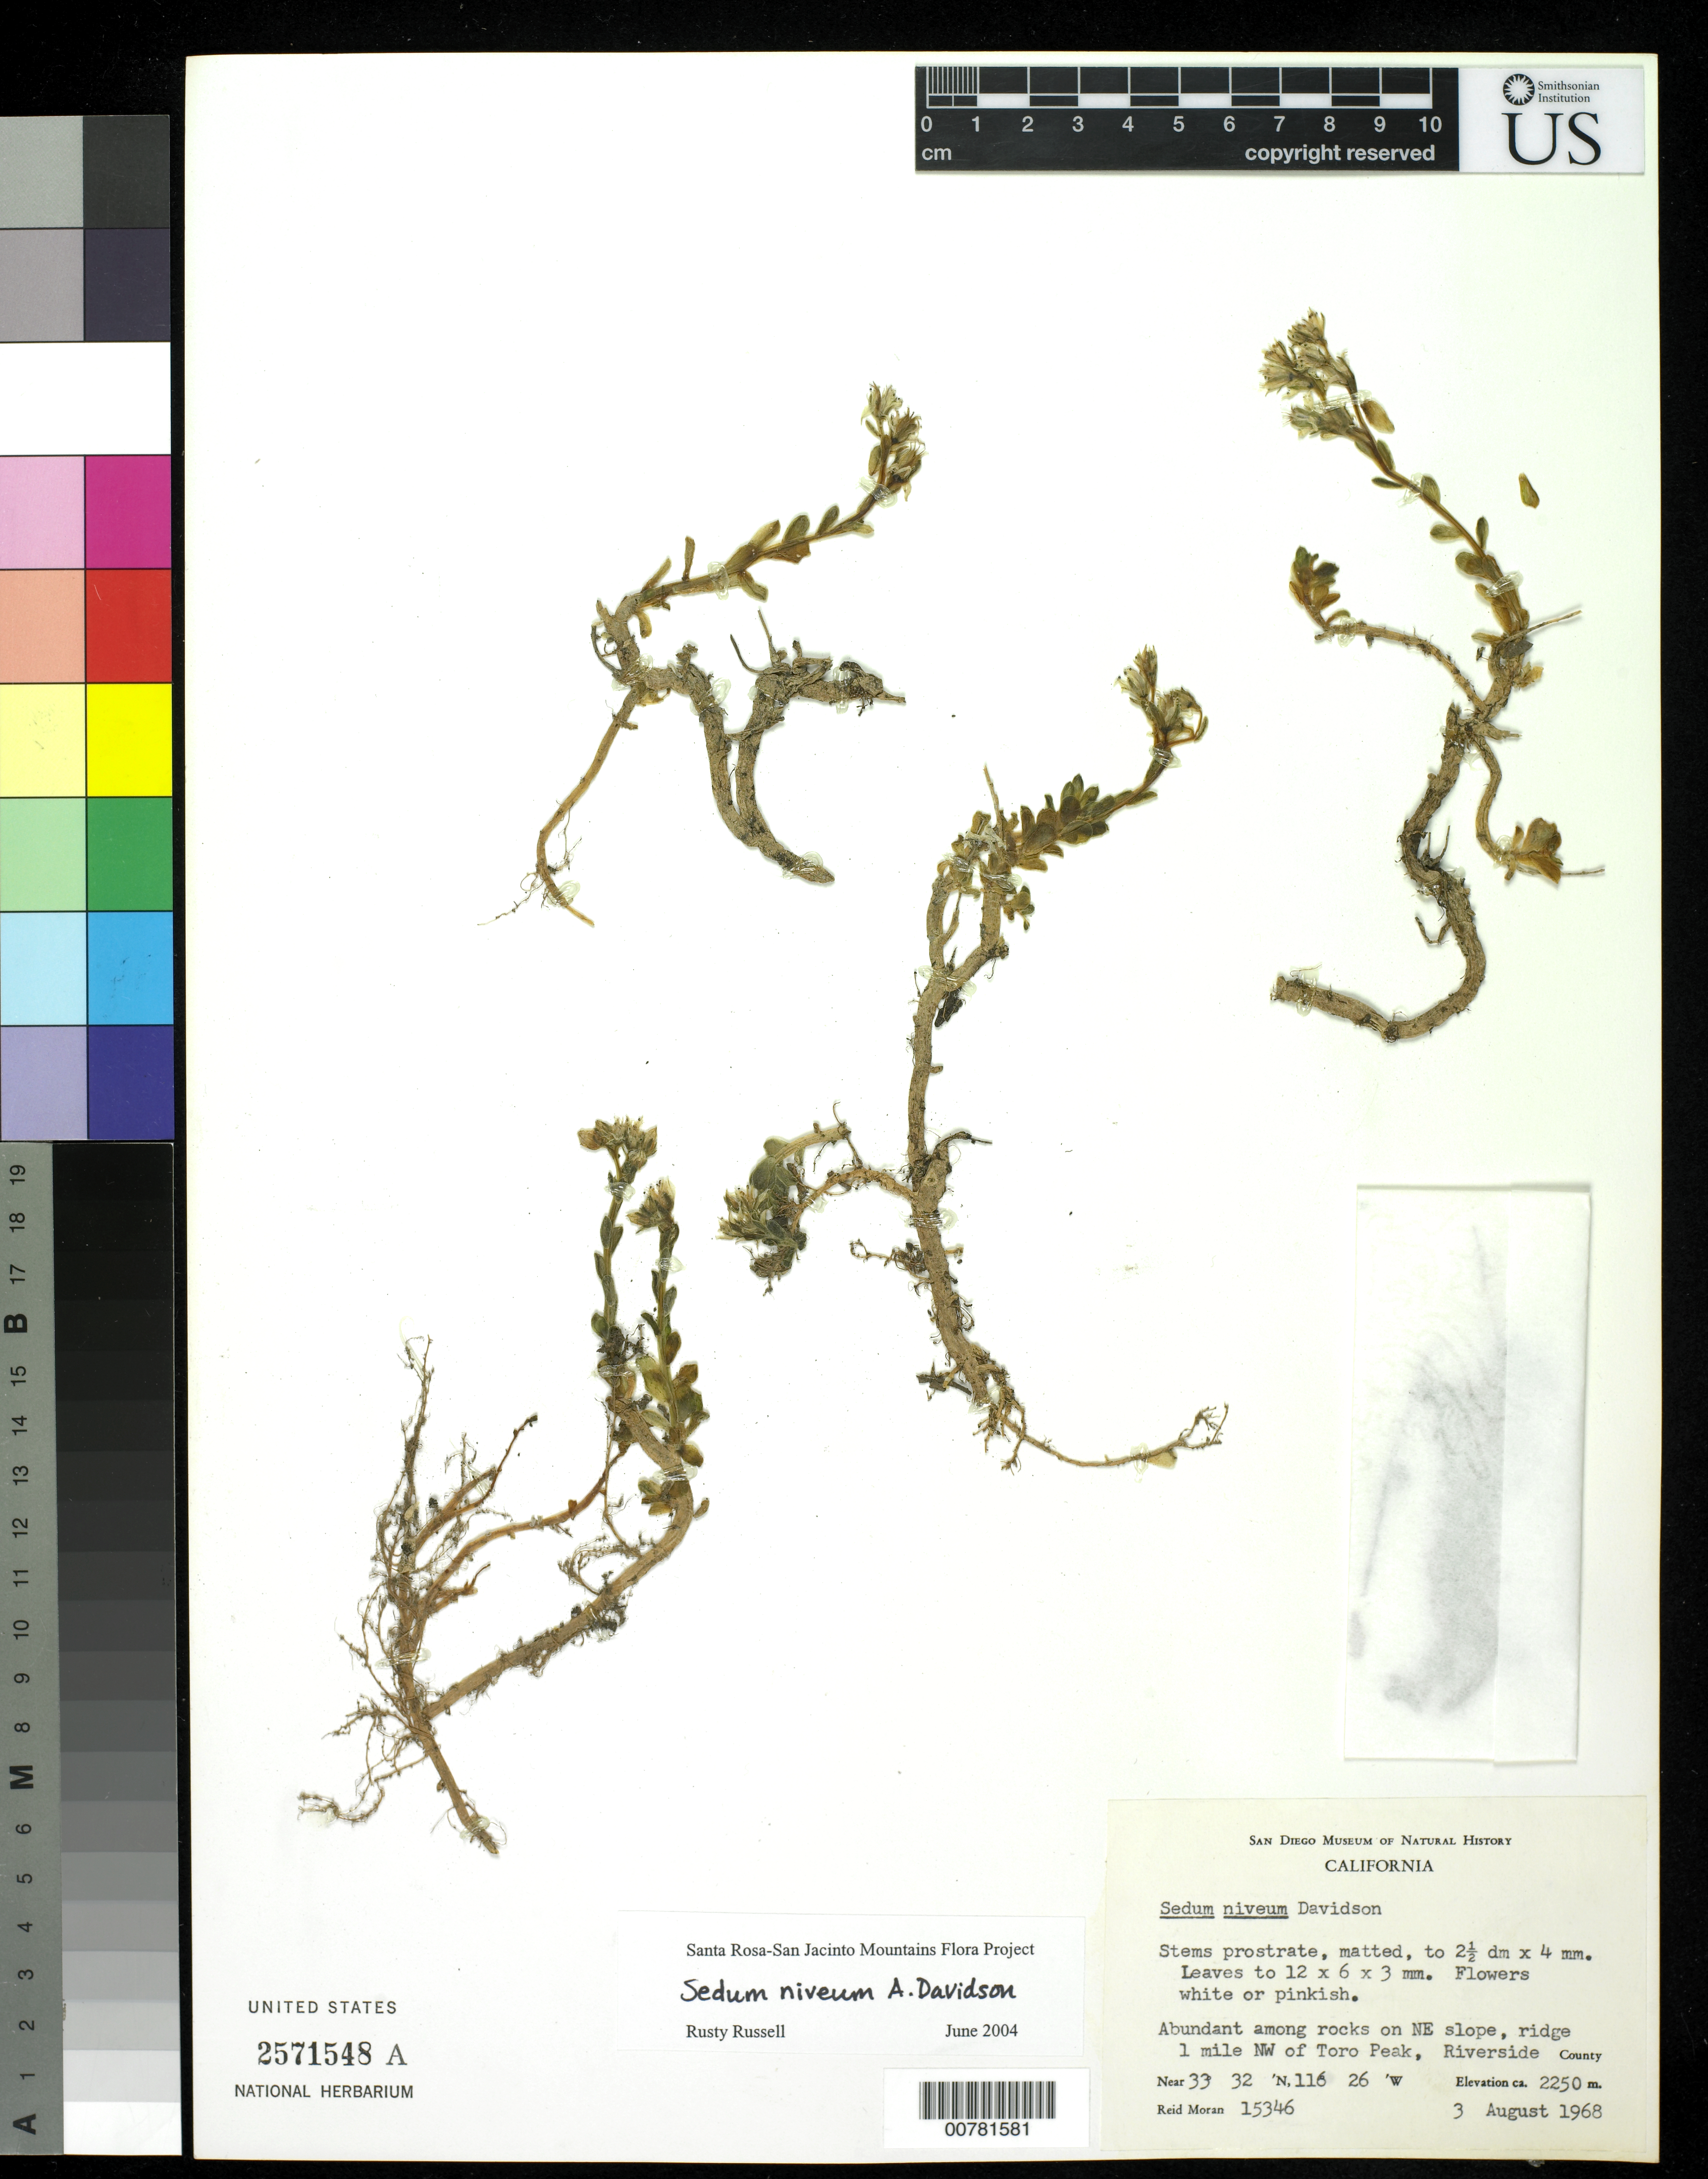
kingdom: Plantae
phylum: Tracheophyta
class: Magnoliopsida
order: Saxifragales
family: Crassulaceae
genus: Sedum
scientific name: Sedum niveum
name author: Davidson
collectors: R. Moran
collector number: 15346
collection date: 1968-08-03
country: United States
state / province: California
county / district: Riverside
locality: Abundant among rocks on NE slope, ridge 1 mile NW of Toro Peak, Riverside County.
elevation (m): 2250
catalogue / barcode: US 2571548A